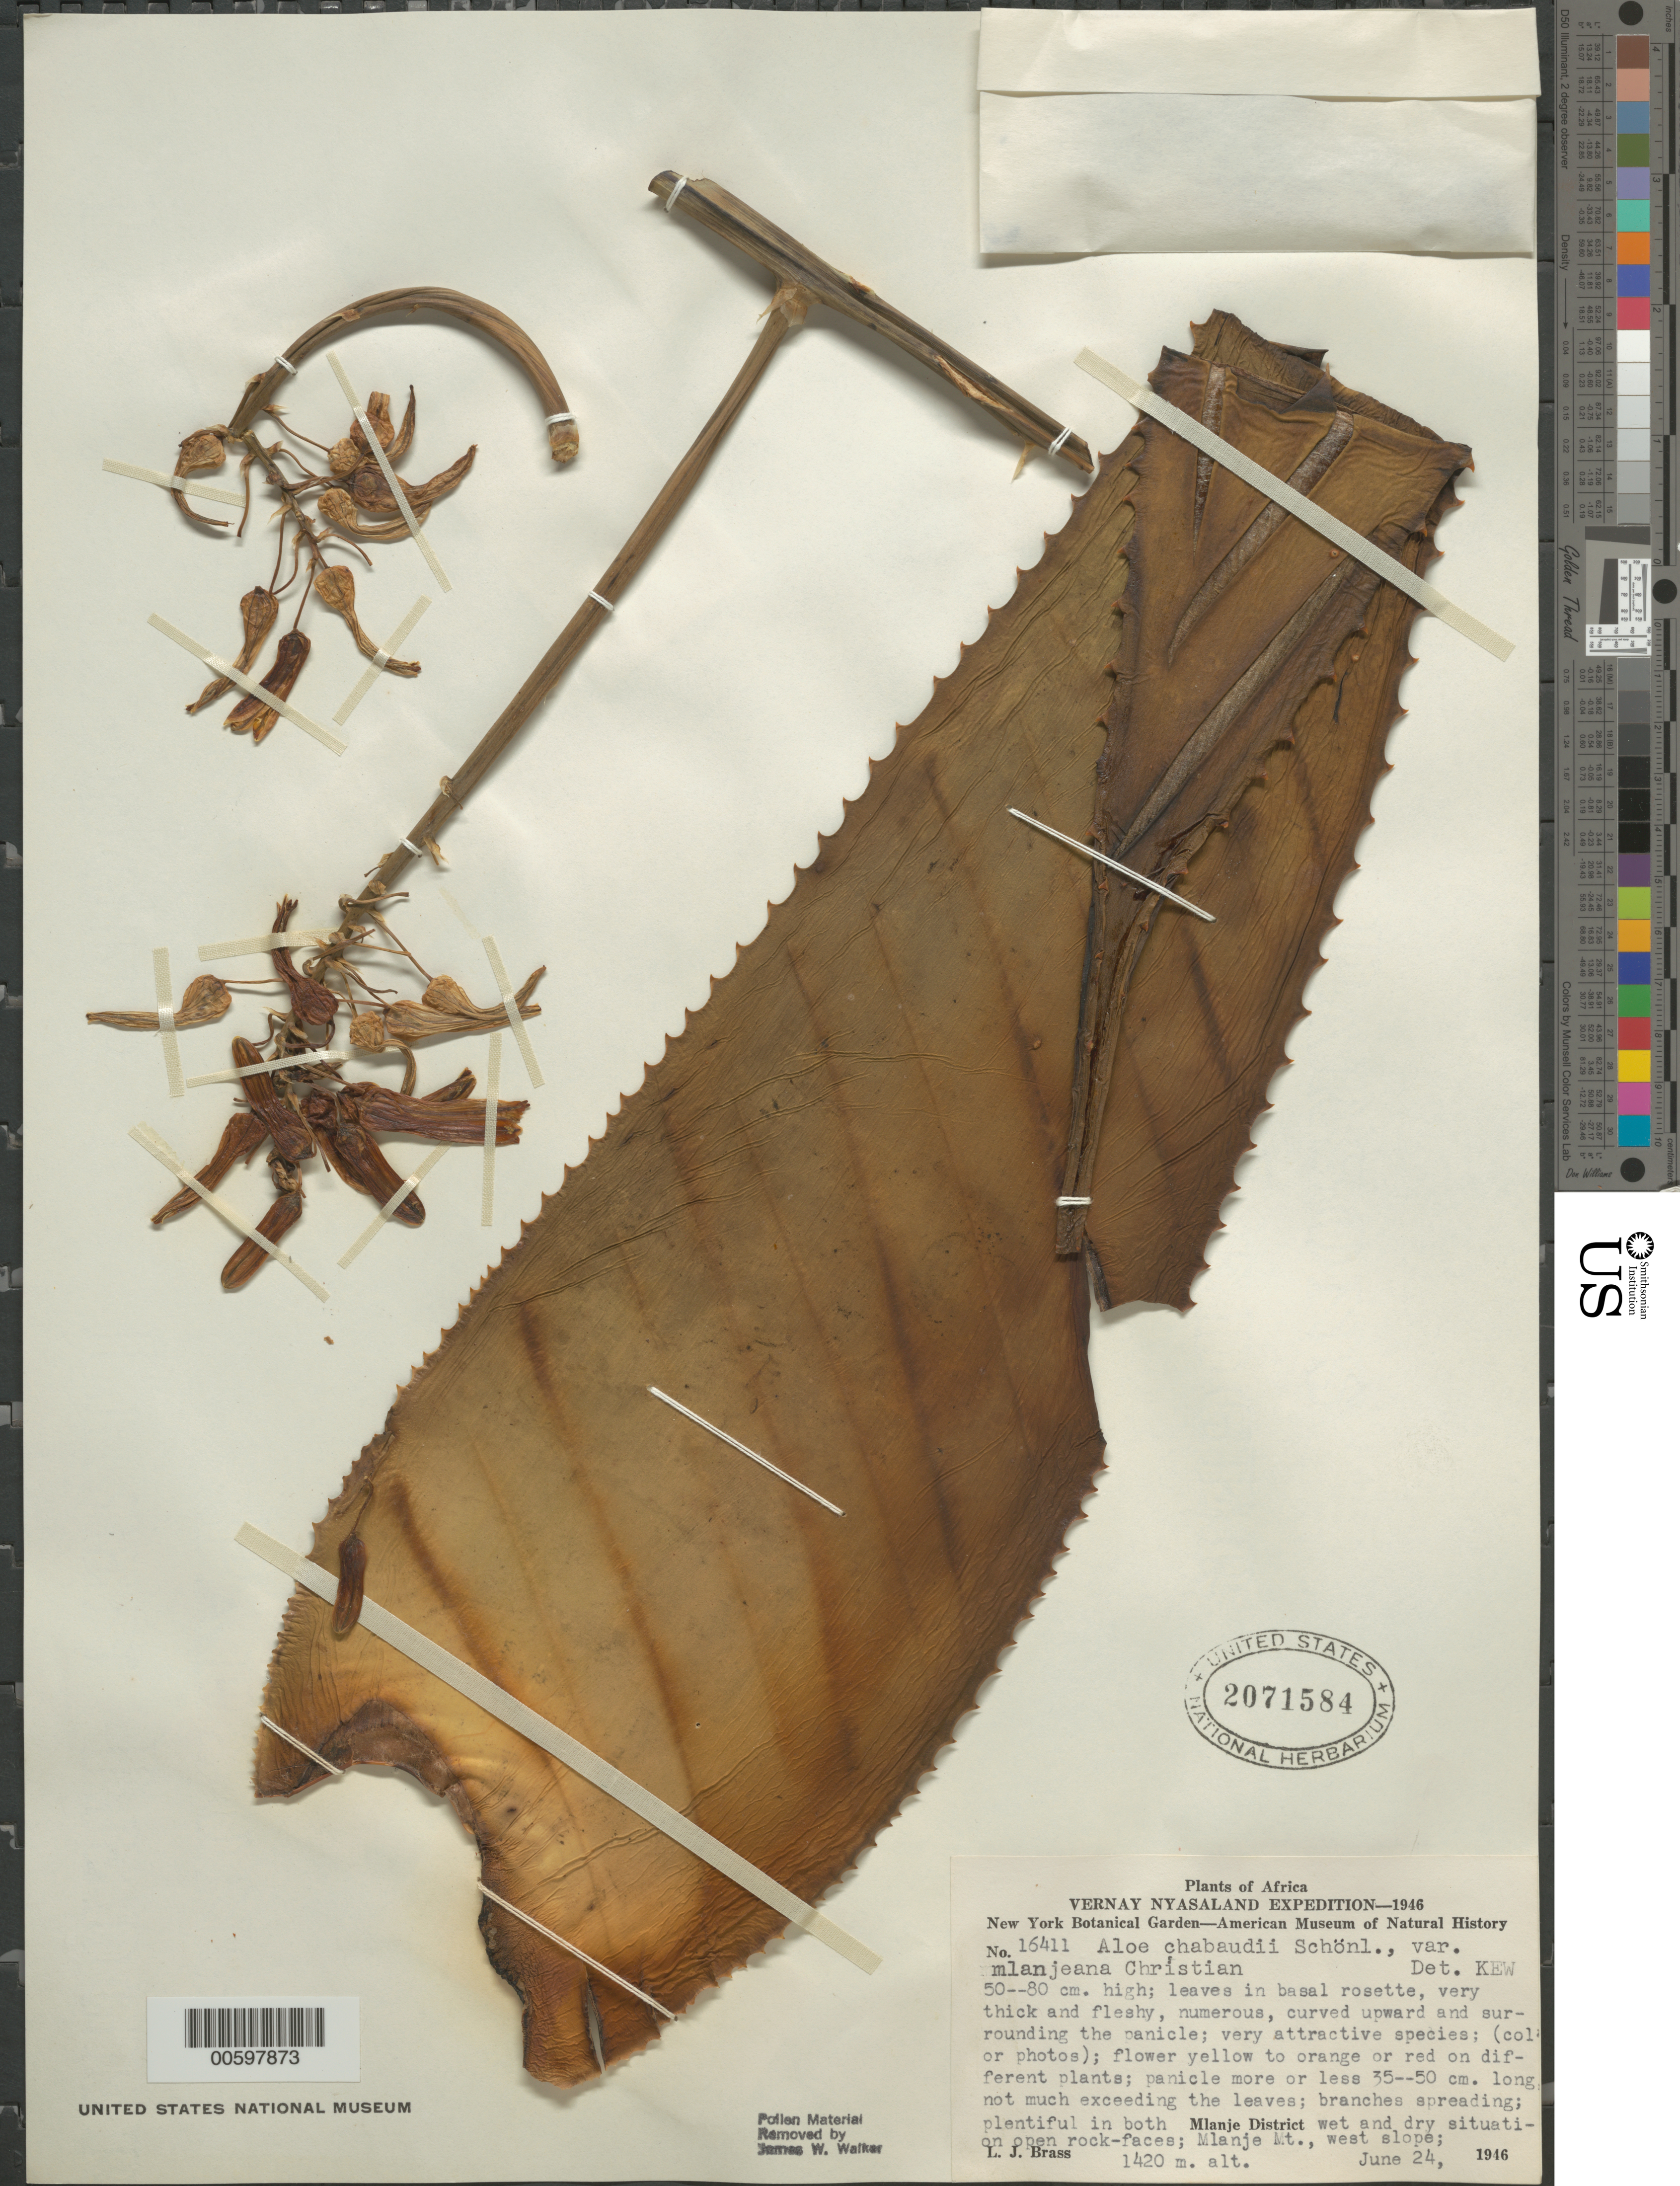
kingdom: Plantae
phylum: Tracheophyta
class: Liliopsida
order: Asparagales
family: Asphodelaceae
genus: Aloe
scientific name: Aloe chabaudii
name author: Schonl.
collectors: L. J. Brass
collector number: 16411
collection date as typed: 24 Jun 1946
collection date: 1946-06-24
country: Malawi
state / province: Southern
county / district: Mulanje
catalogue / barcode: US 2071584